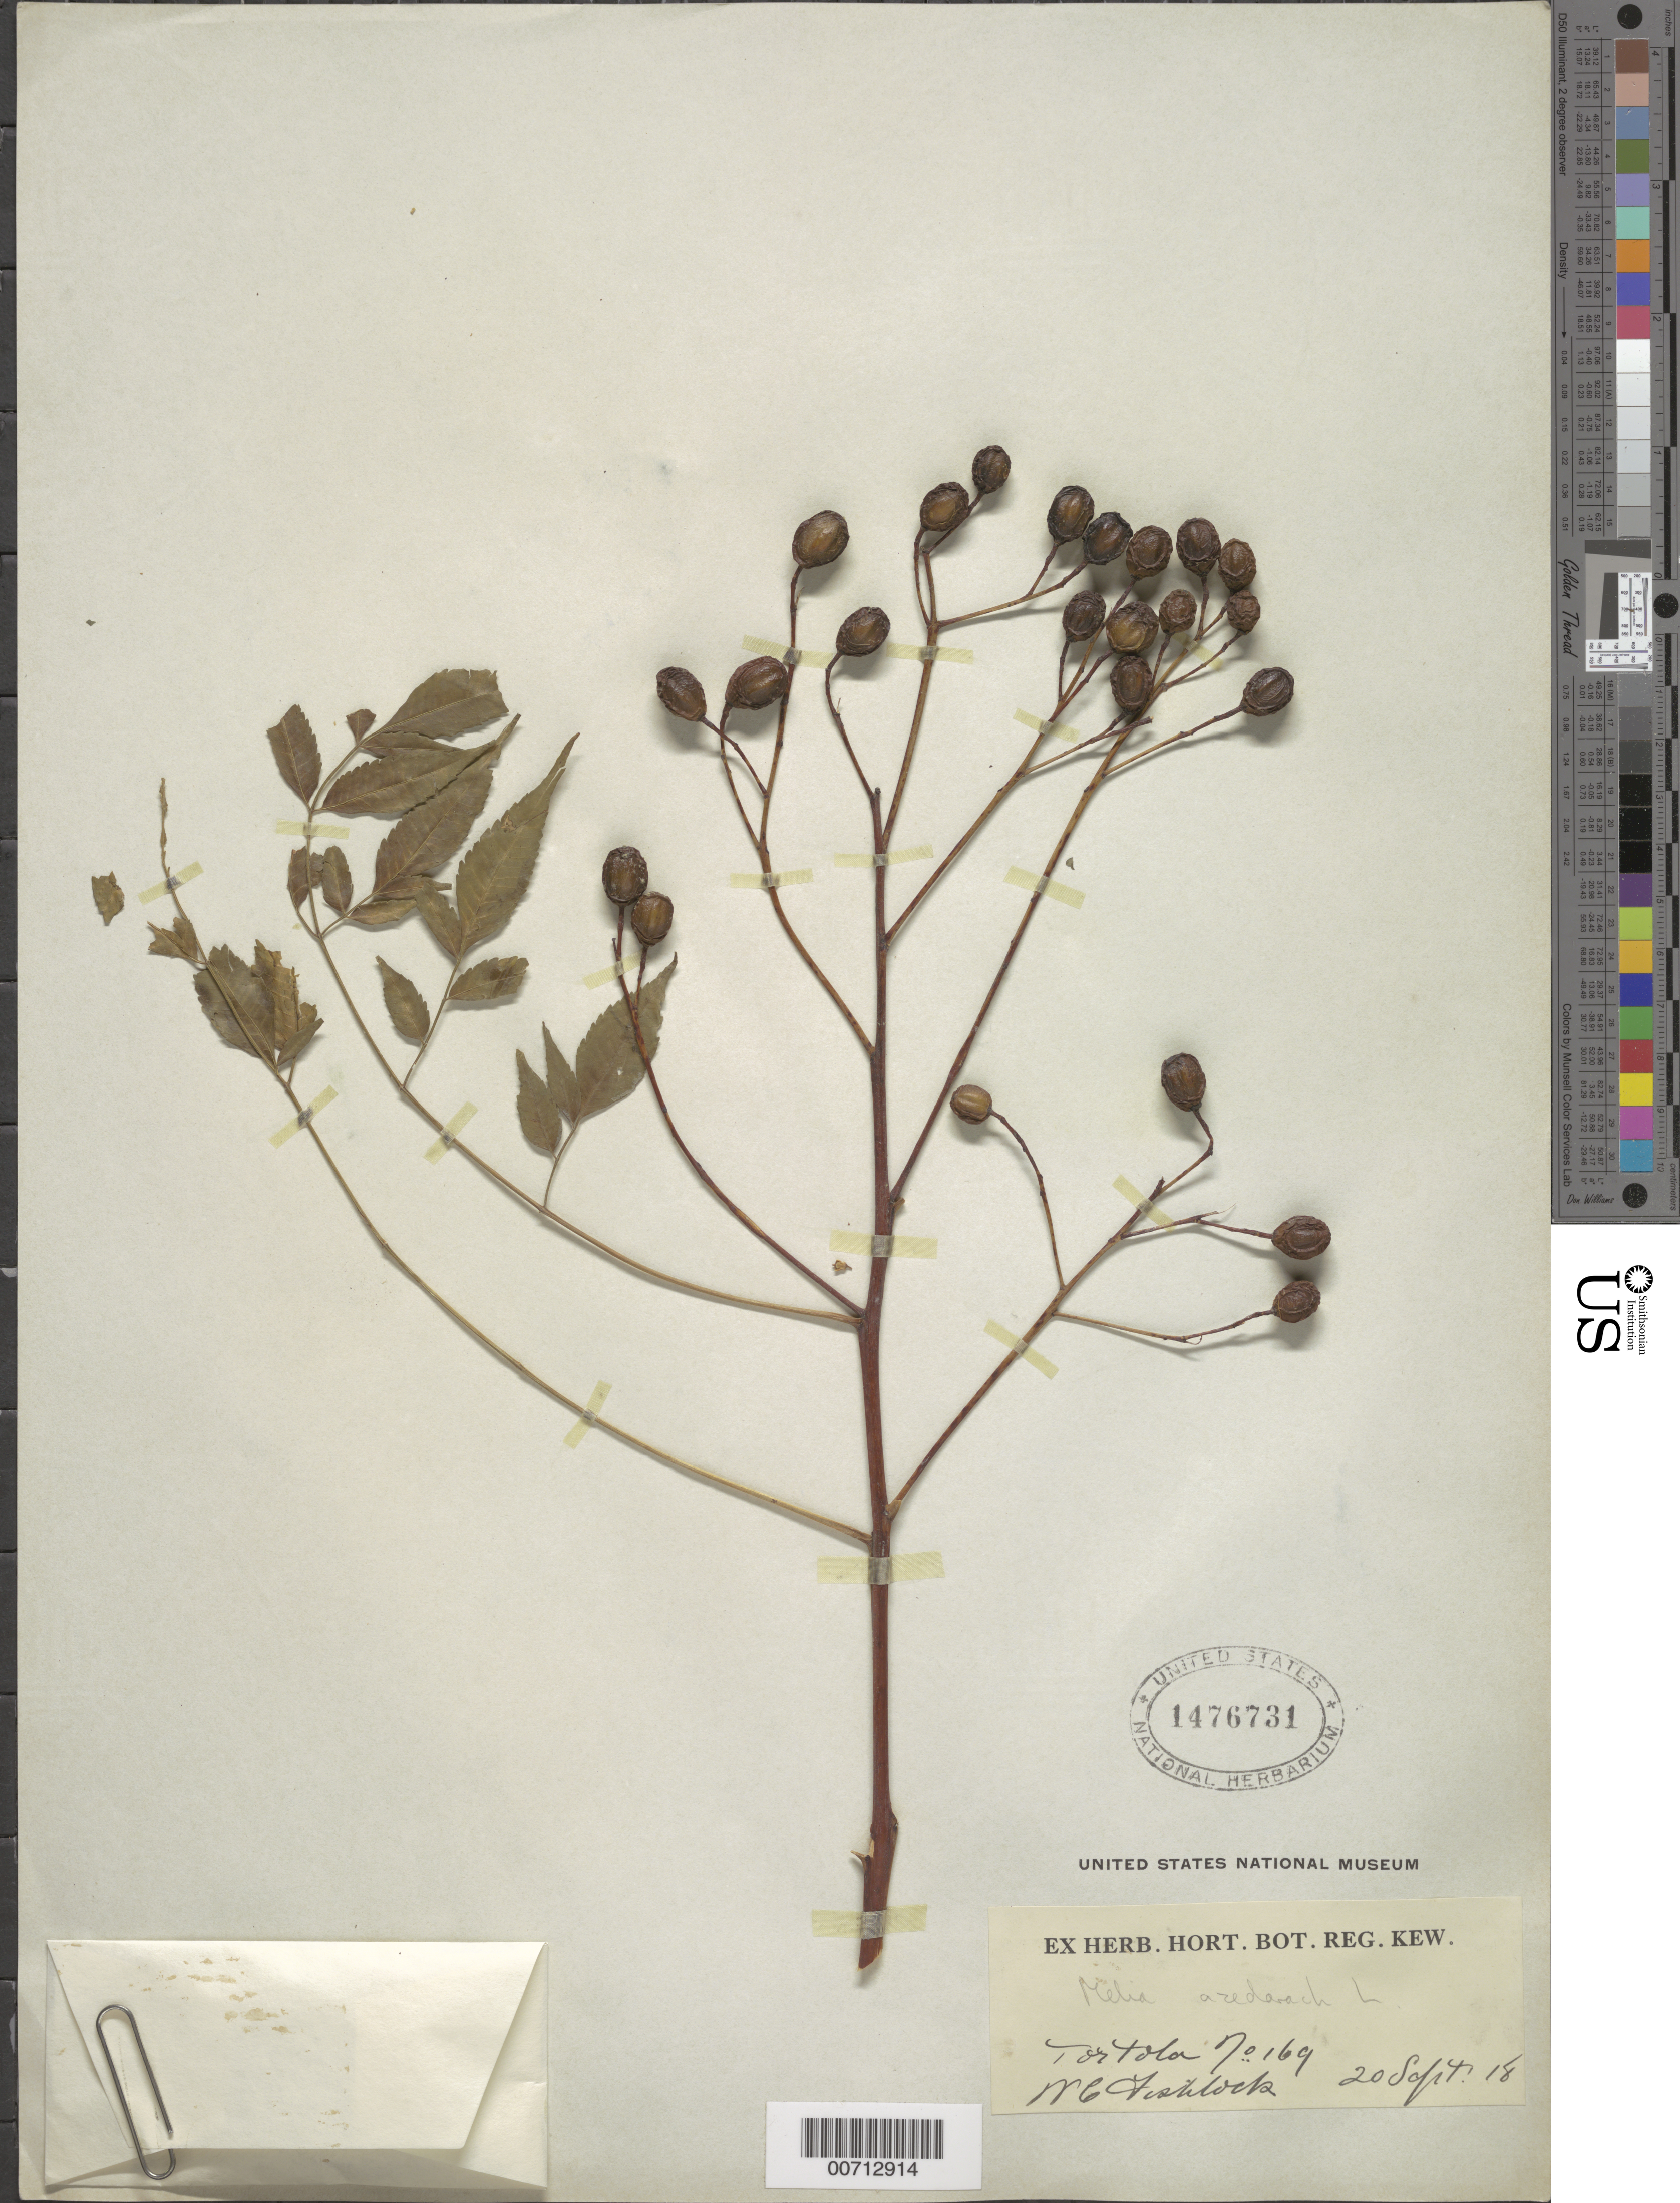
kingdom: Plantae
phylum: Tracheophyta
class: Magnoliopsida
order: Sapindales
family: Meliaceae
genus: Melia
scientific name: Melia azedarach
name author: L.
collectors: W. Fishlock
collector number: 169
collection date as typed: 20 Sep 1918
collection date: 1918-09-20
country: British Virgin Islands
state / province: Tortola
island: Tortola Island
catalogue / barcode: US 1476731